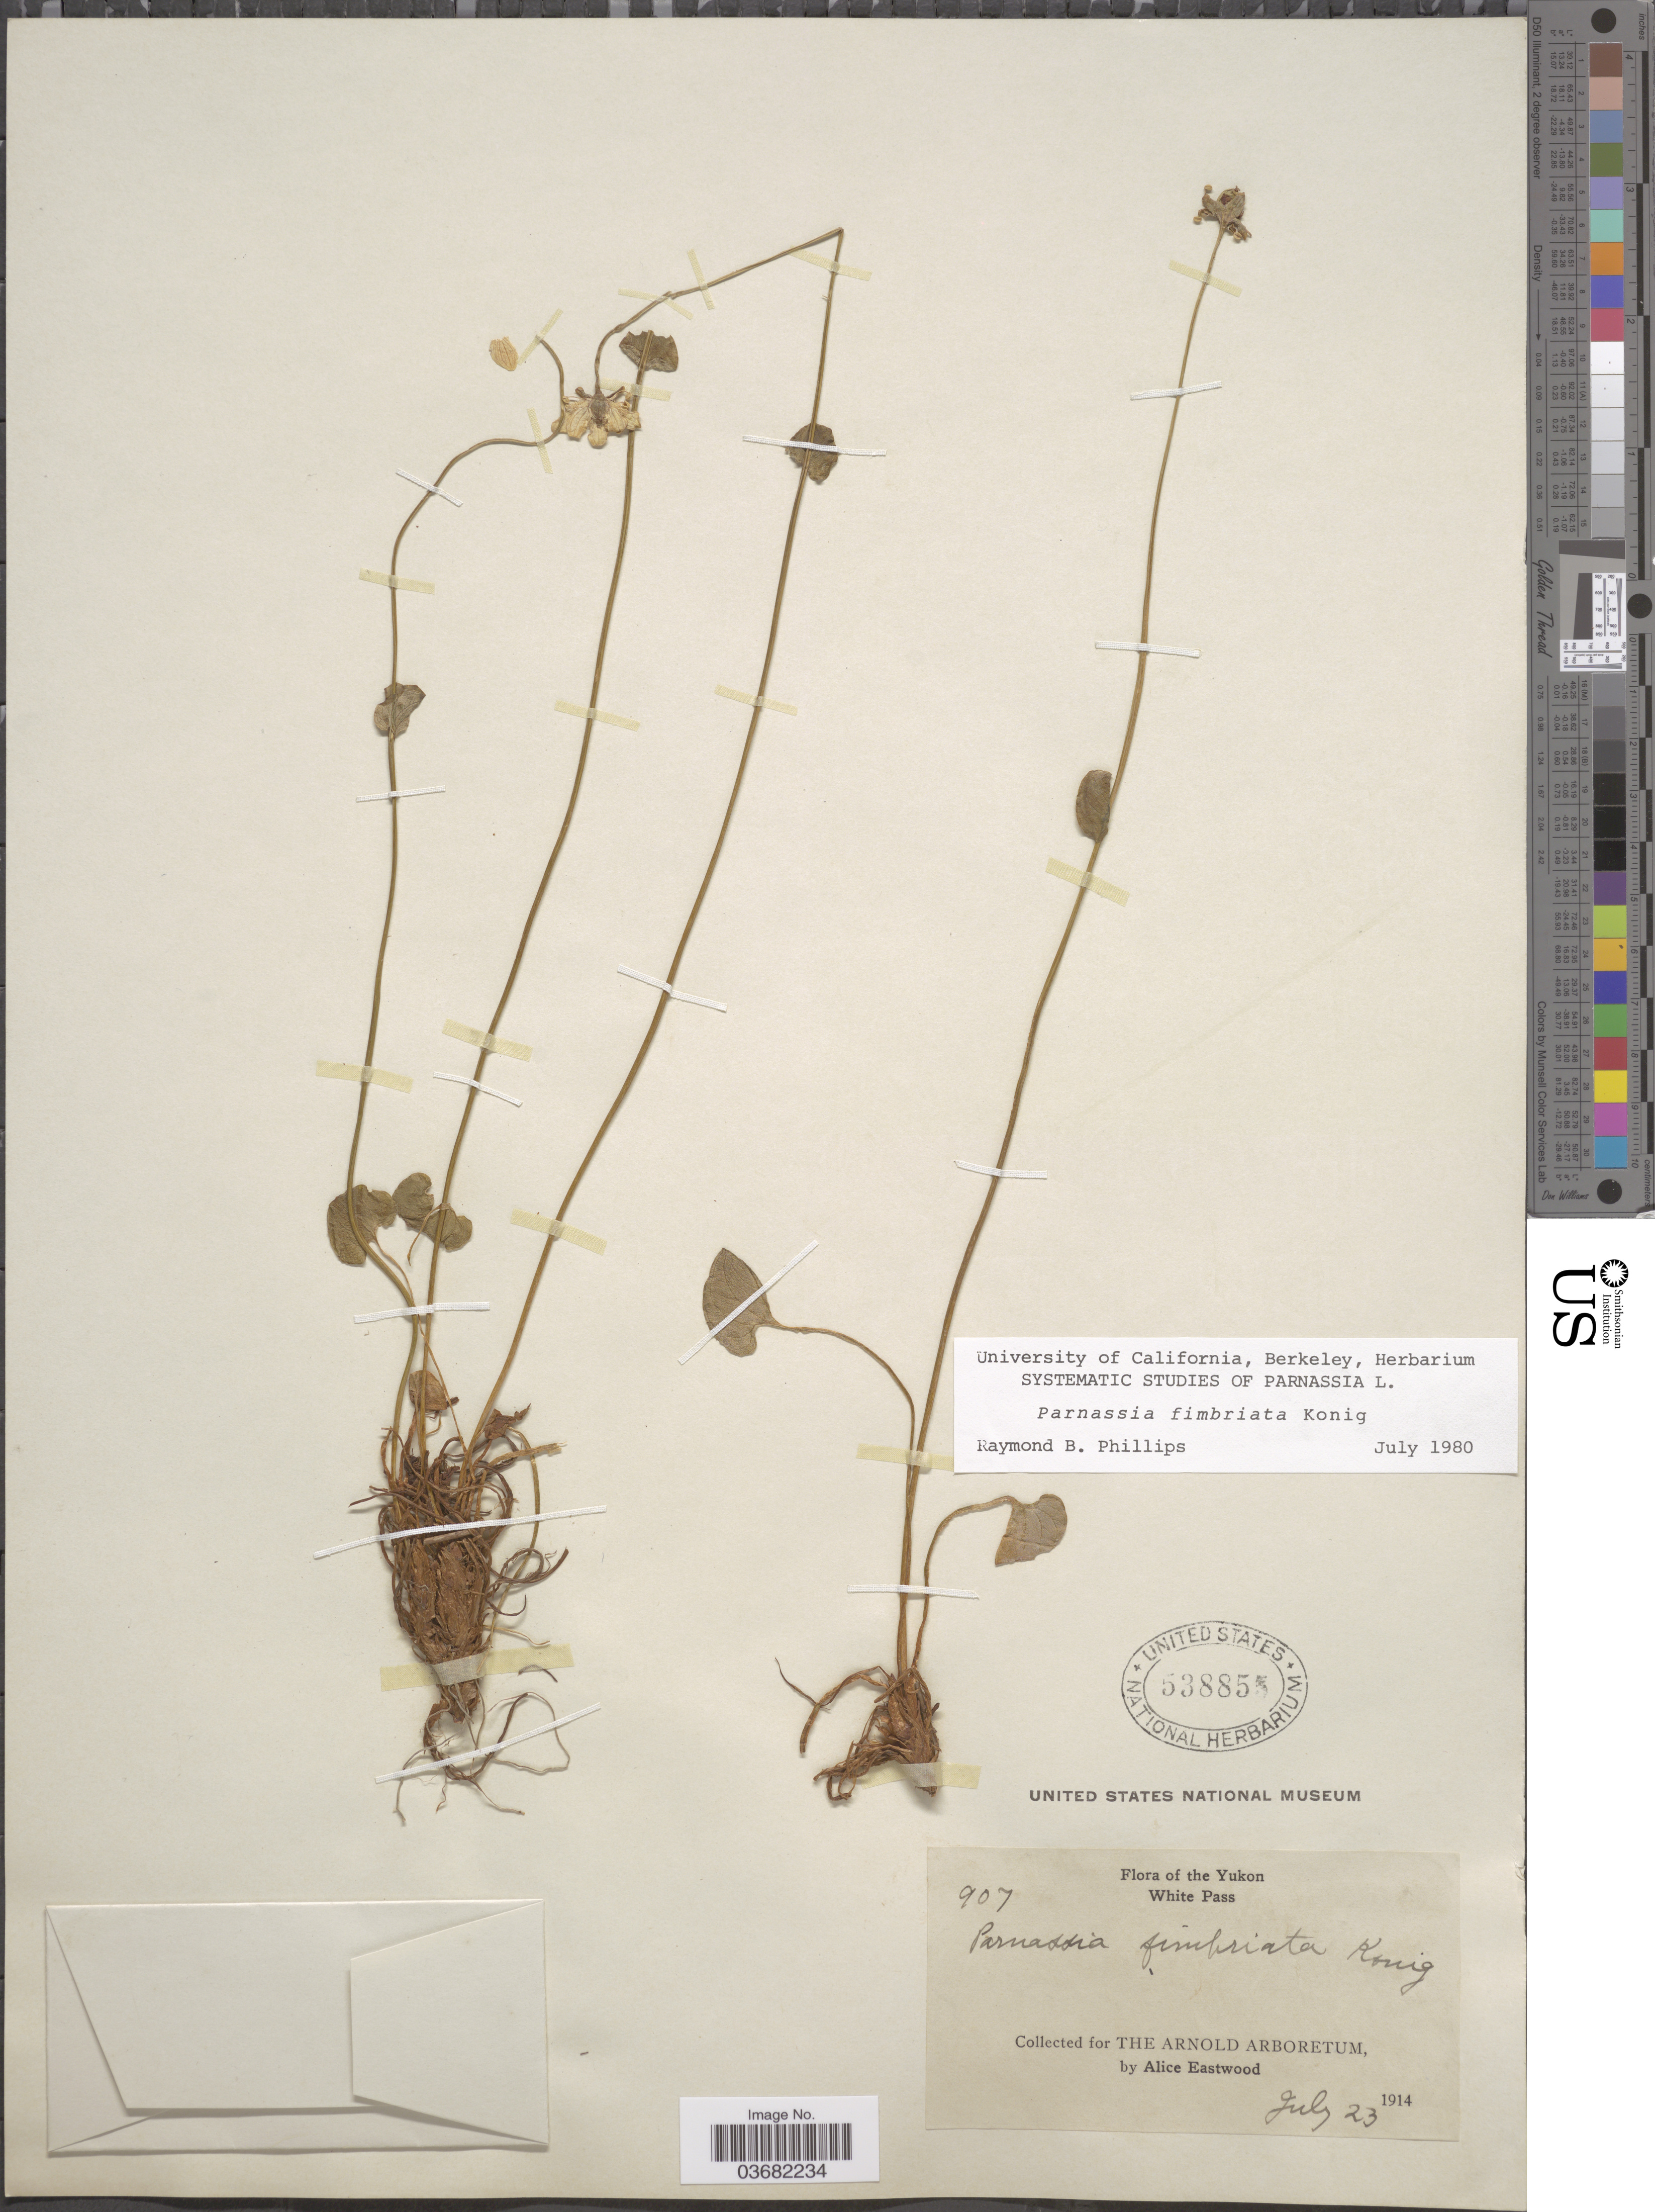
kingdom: Plantae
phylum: Tracheophyta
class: Magnoliopsida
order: Celastrales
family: Parnassiaceae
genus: Parnassia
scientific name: Parnassia fimbriata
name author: K.D. Koenig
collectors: A. Eastwood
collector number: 907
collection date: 1914-07-23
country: Canada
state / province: Yukon Territory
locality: The Yukon. White Pass.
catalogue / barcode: US 538855